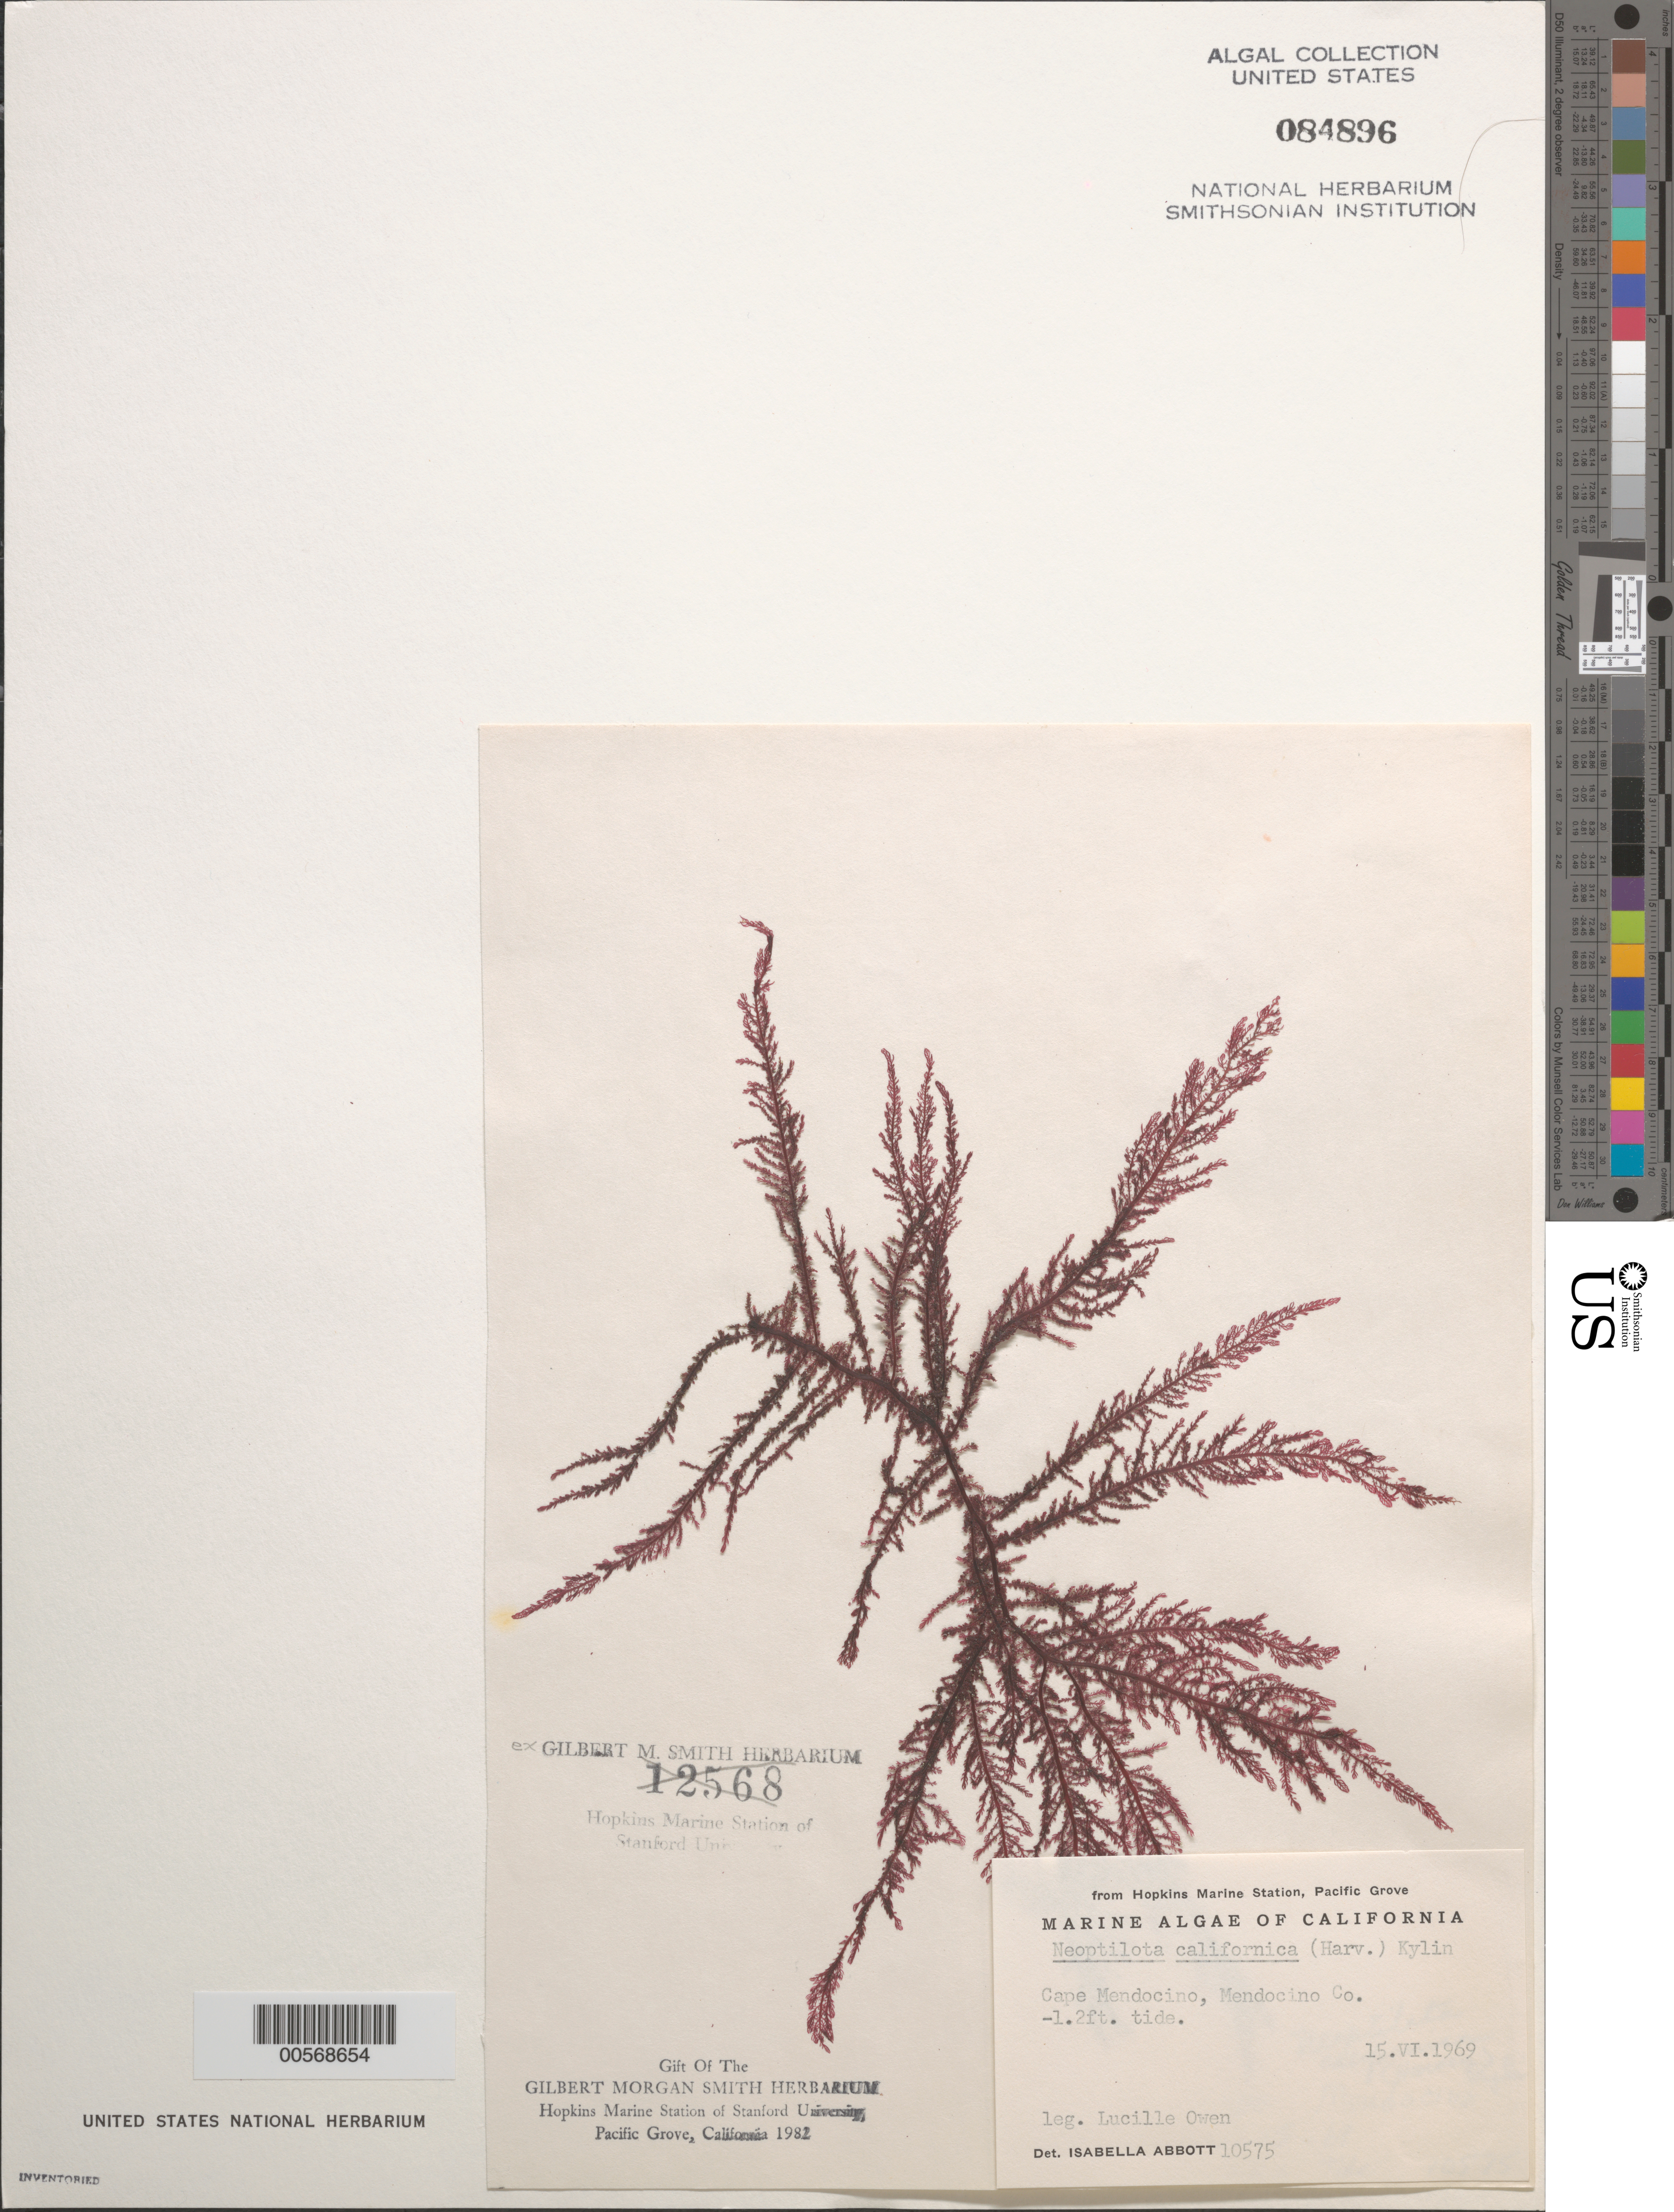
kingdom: Plantae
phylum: Rhodophyta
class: Florideophyceae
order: Ceramiales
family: Wrangeliaceae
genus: Ptilota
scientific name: Ptilota densa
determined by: Algae name updating Project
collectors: L. Owen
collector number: IAA 10575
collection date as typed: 15 Jun 1969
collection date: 1969-06-15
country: United States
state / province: California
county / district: Mendocino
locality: Cape Mendocino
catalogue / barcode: US 84896